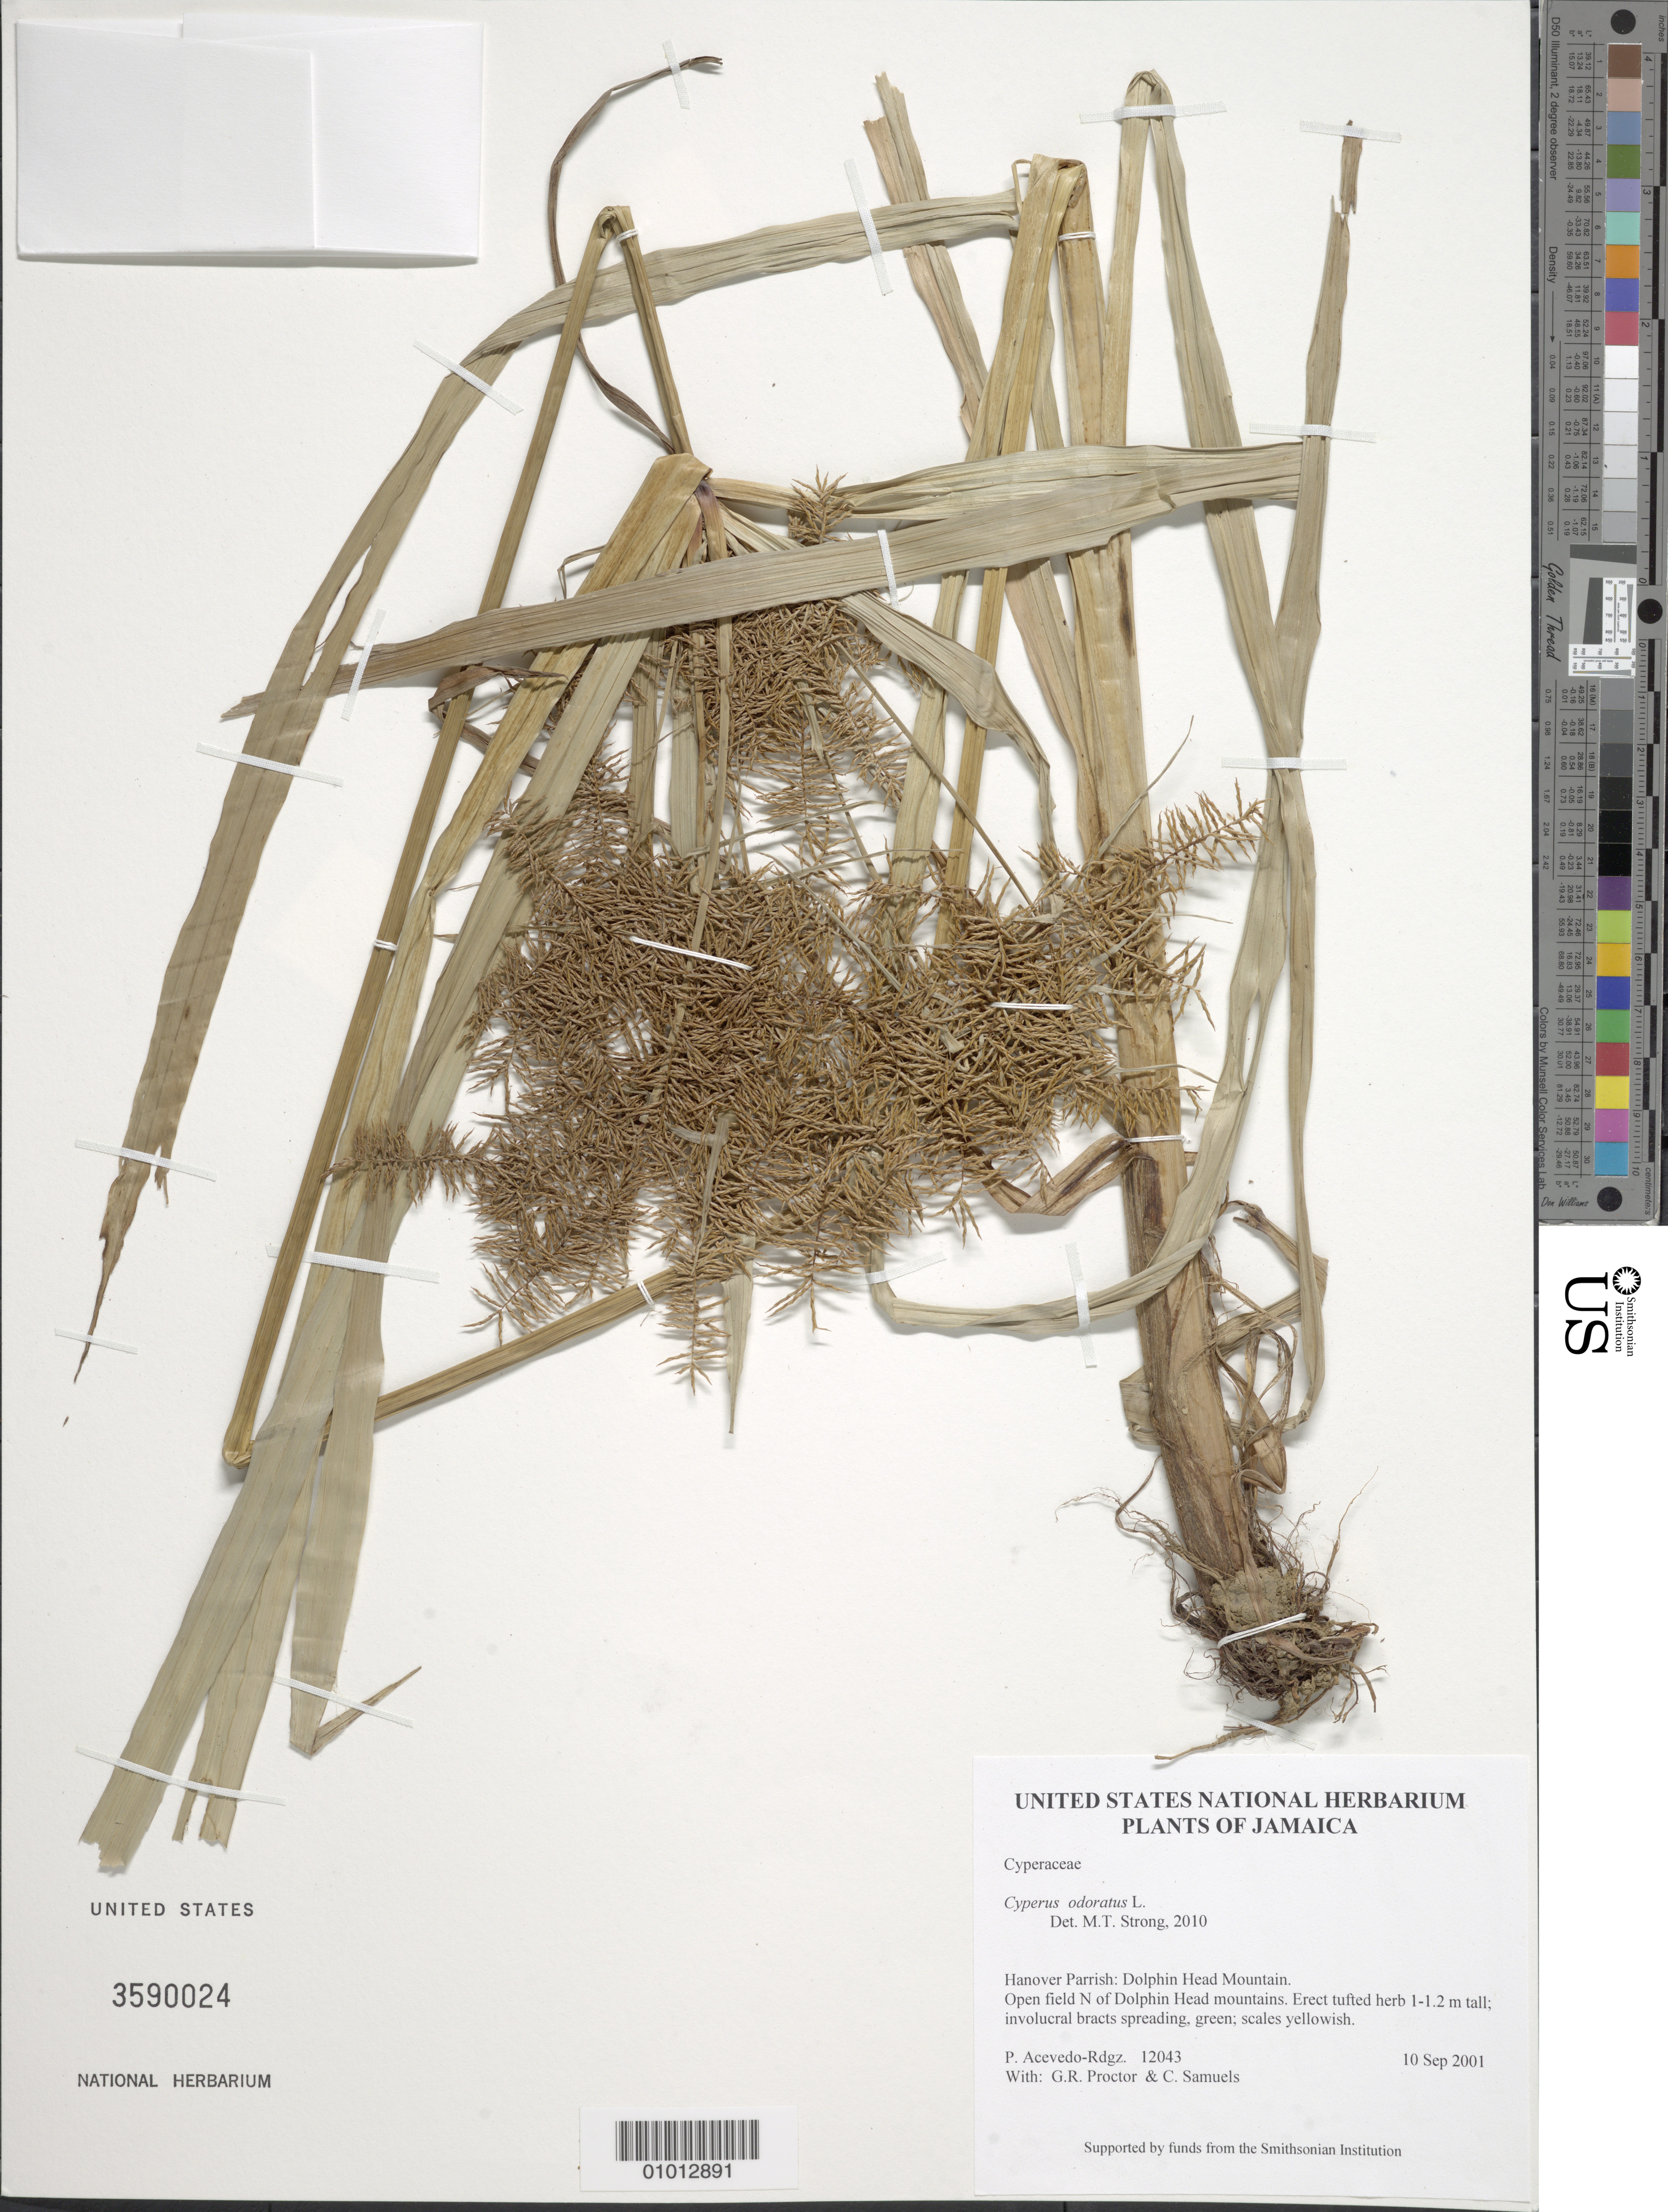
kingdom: Plantae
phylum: Tracheophyta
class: Liliopsida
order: Poales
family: Cyperaceae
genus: Cyperus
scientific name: Cyperus odoratus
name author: L.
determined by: Strong, M. T., (US), Smithsonian Institution - National Museum of Natural History (UNITED STATES)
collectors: P. Acevedo-Rodr., G. R. Proctor & C. Samuels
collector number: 12043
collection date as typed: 10 Sep 2001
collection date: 2001-09-10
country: Jamaica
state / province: Hanover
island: Jamaica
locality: Hanover Parrish: Dolphin Head Mountain.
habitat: Open field N of Dolphin Head mountains.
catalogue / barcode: US 3590024